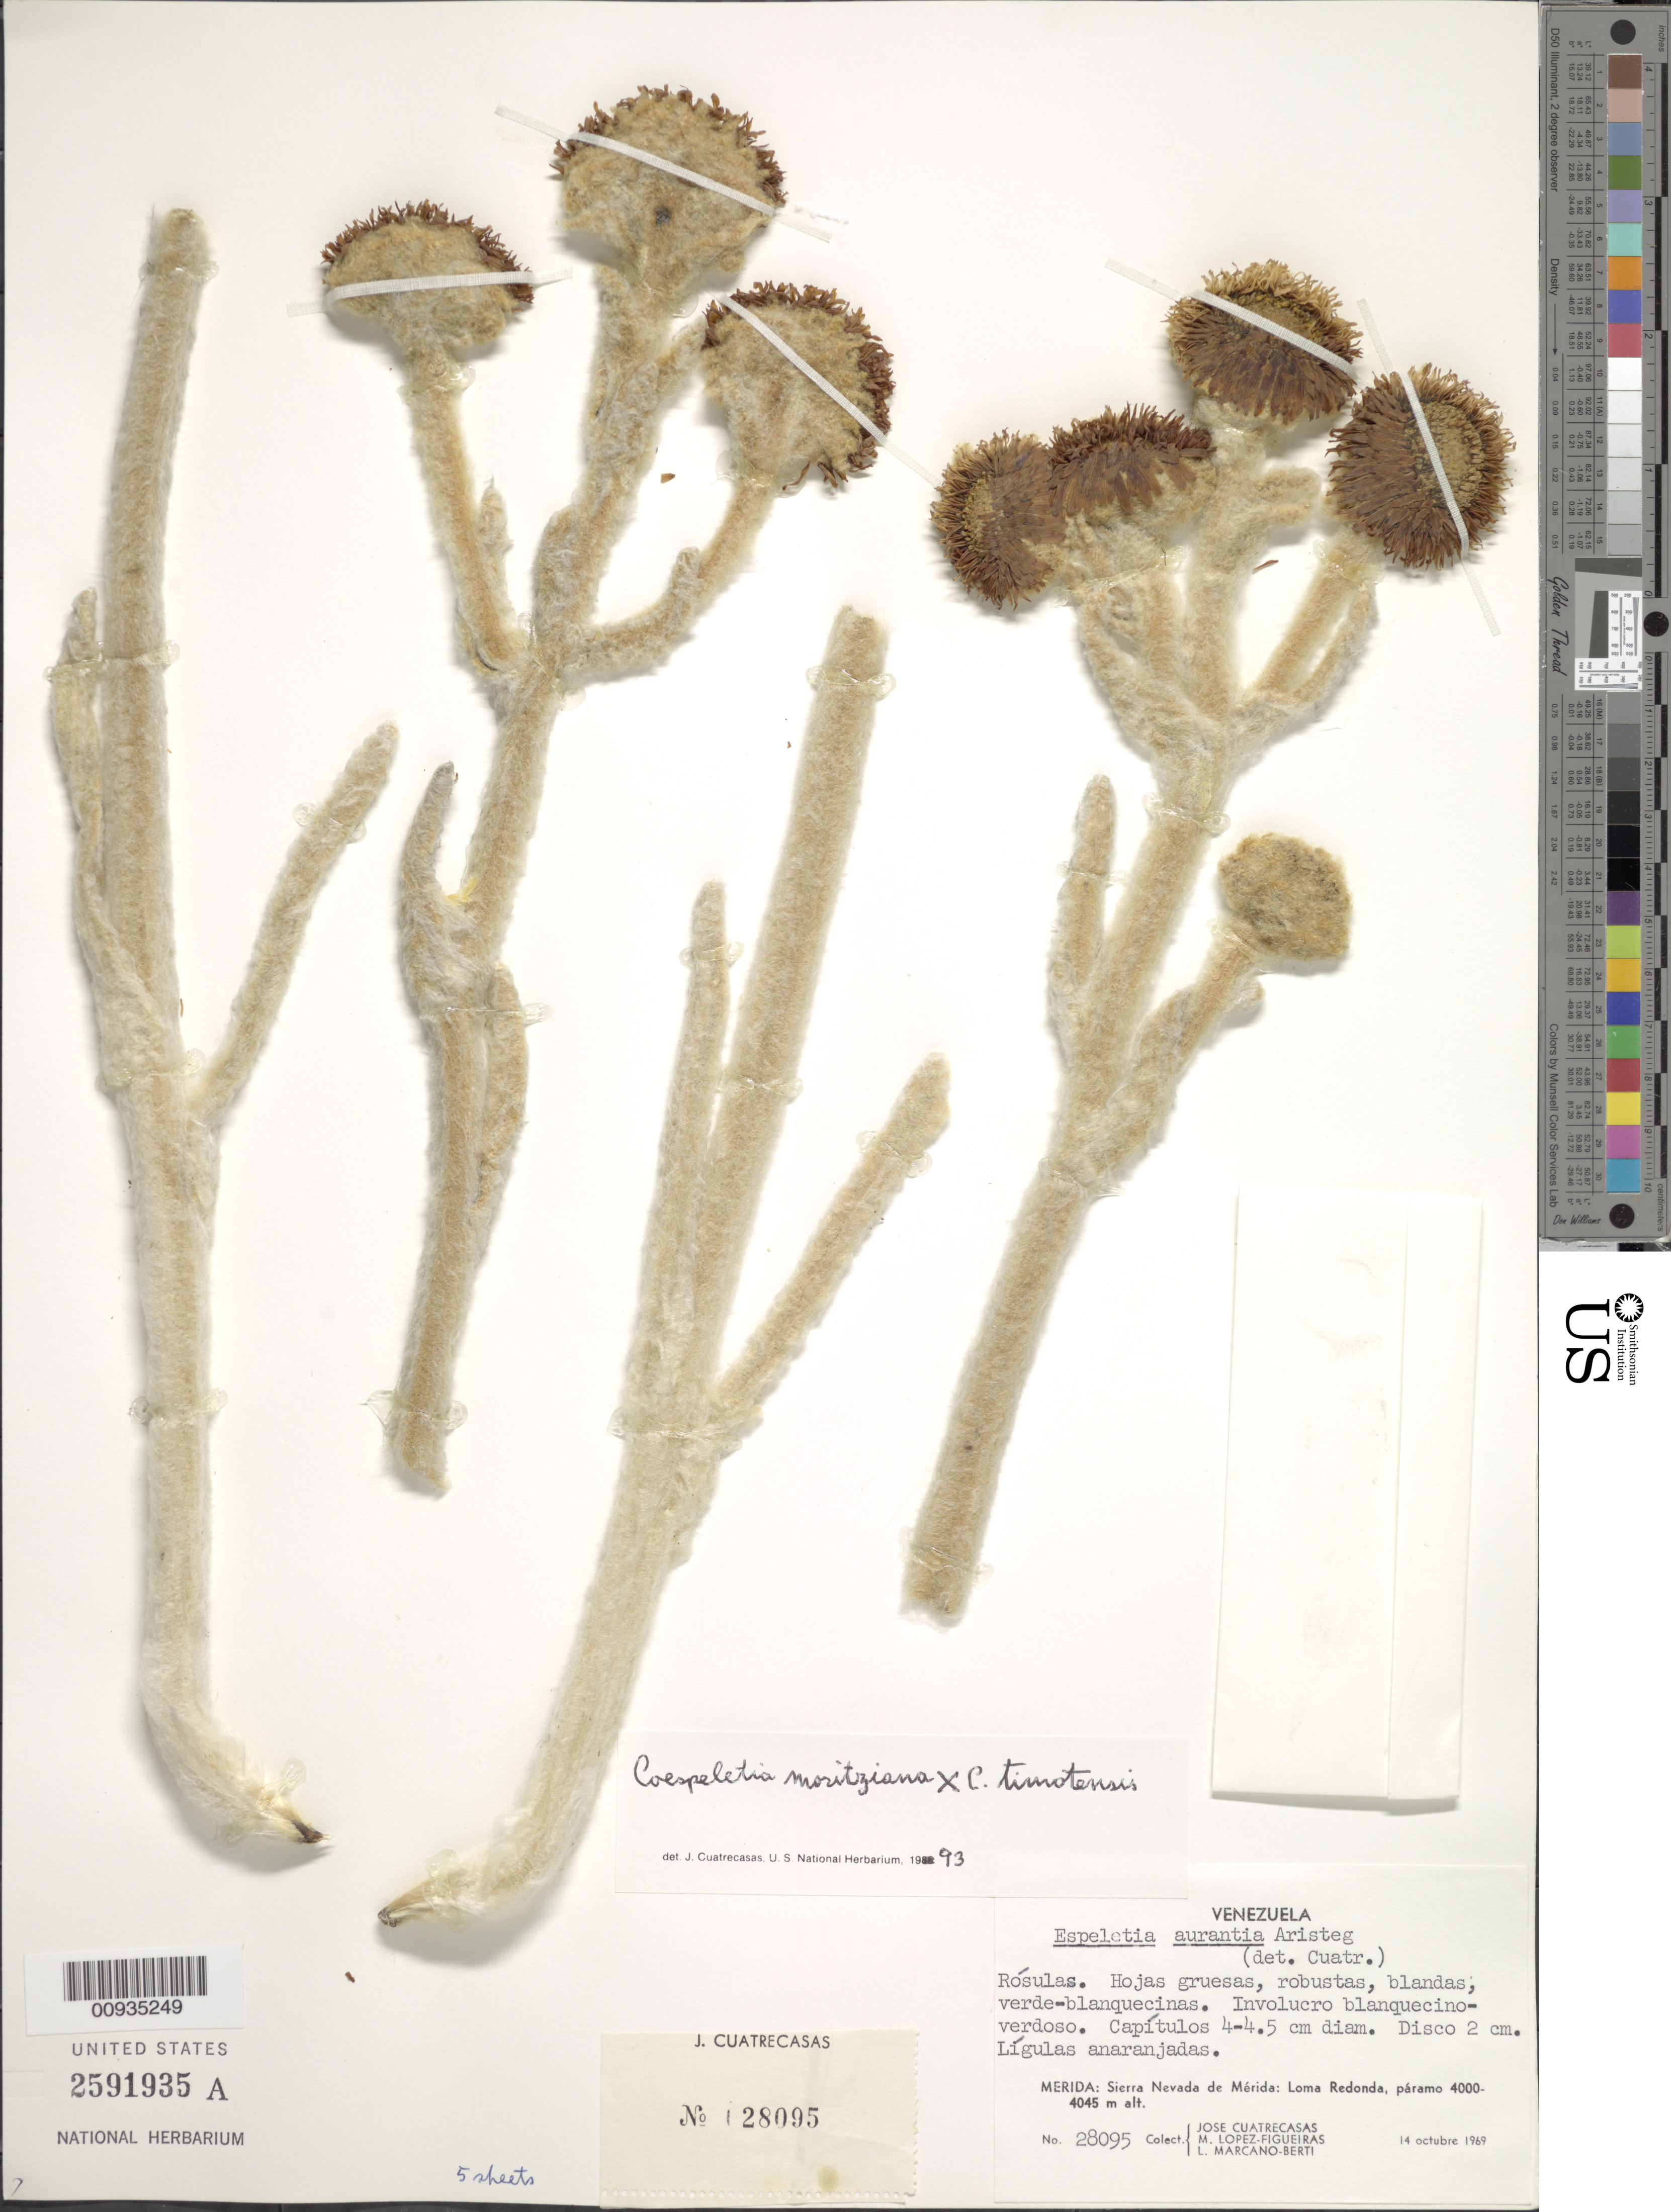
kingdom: Plantae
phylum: Tracheophyta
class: Magnoliopsida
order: Asterales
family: Asteraceae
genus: Coespeletia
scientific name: Coespeletia moritziana x C. timotensis (Cuatrec.) Cuatrec.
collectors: J. Cuatrecasas, L. E. Ruíz-Terán & L. Marcano-Berti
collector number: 28095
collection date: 1969-10-14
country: Venezuela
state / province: Mérida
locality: Sierra Nevada de Mérida, Loma Redonda, páramo .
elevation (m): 4000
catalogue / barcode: US 2591935A